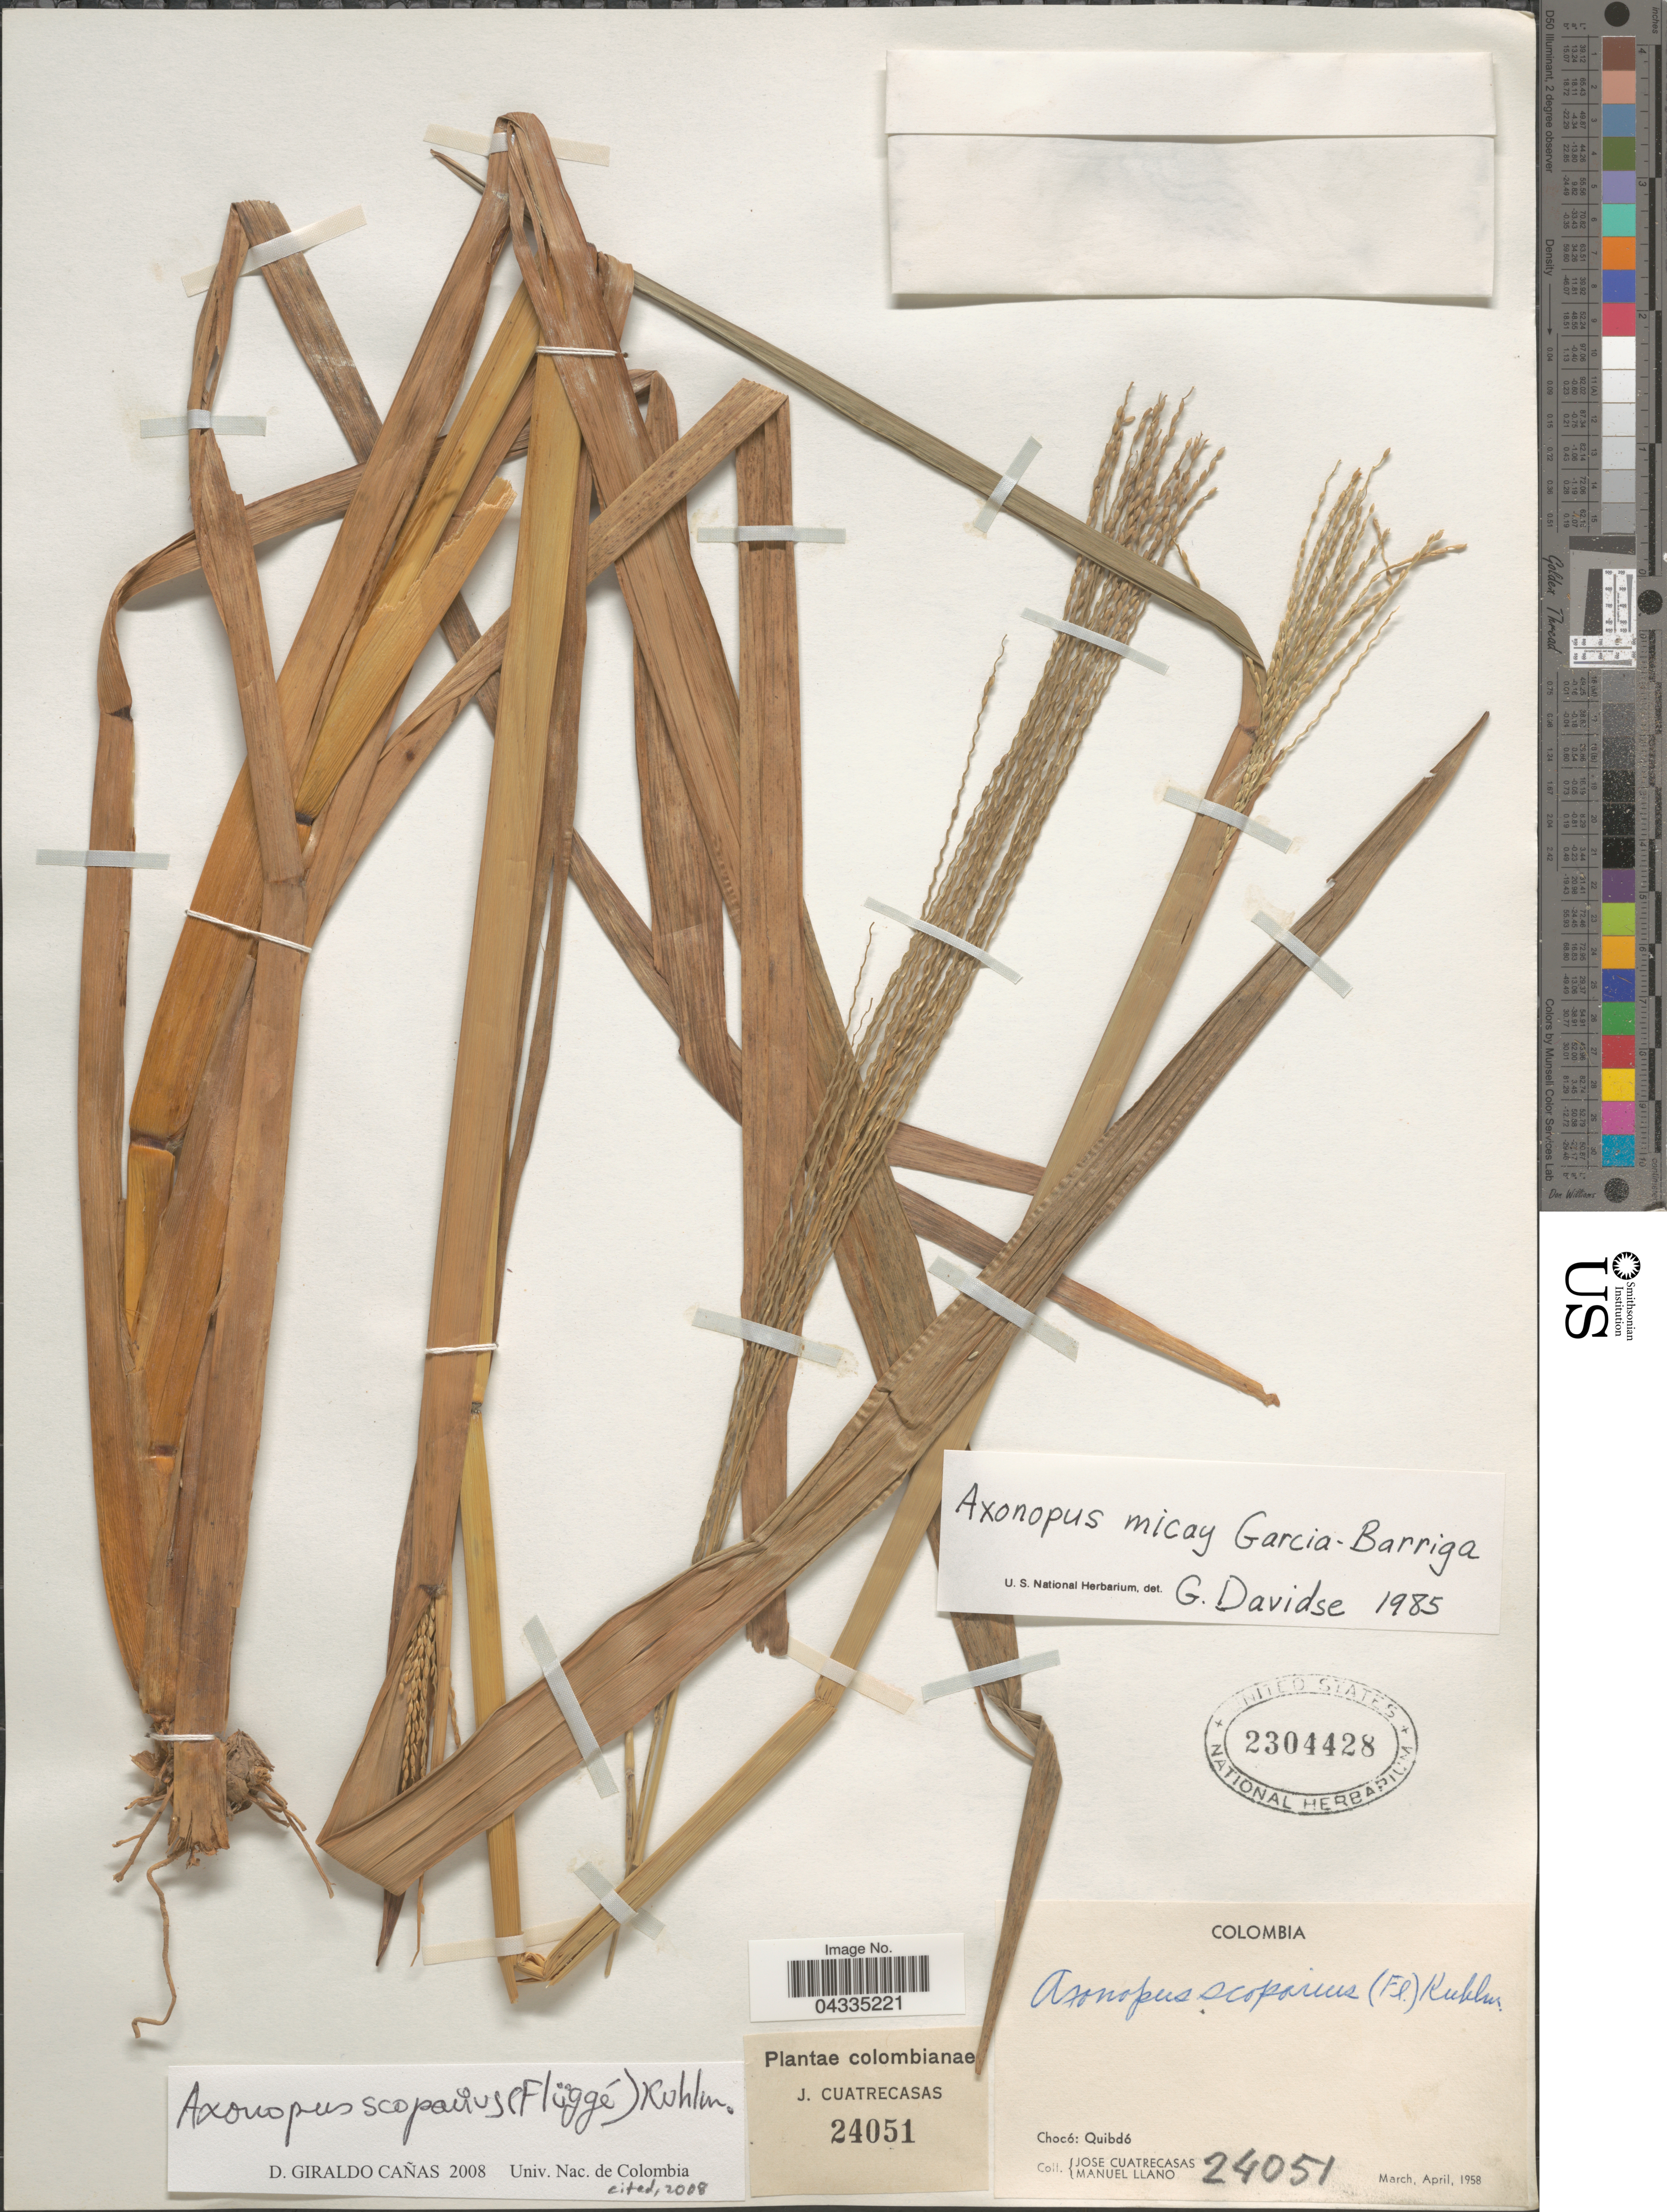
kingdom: Plantae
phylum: Tracheophyta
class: Liliopsida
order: Poales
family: Poaceae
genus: Axonopus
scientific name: Axonopus scoparius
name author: (Flüggé) Kuhlm.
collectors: J. Cuatrecasas & M. Llano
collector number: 24051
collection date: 1958-03/1958-04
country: Colombia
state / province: Chocó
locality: Quibdó.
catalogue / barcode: US 2304428